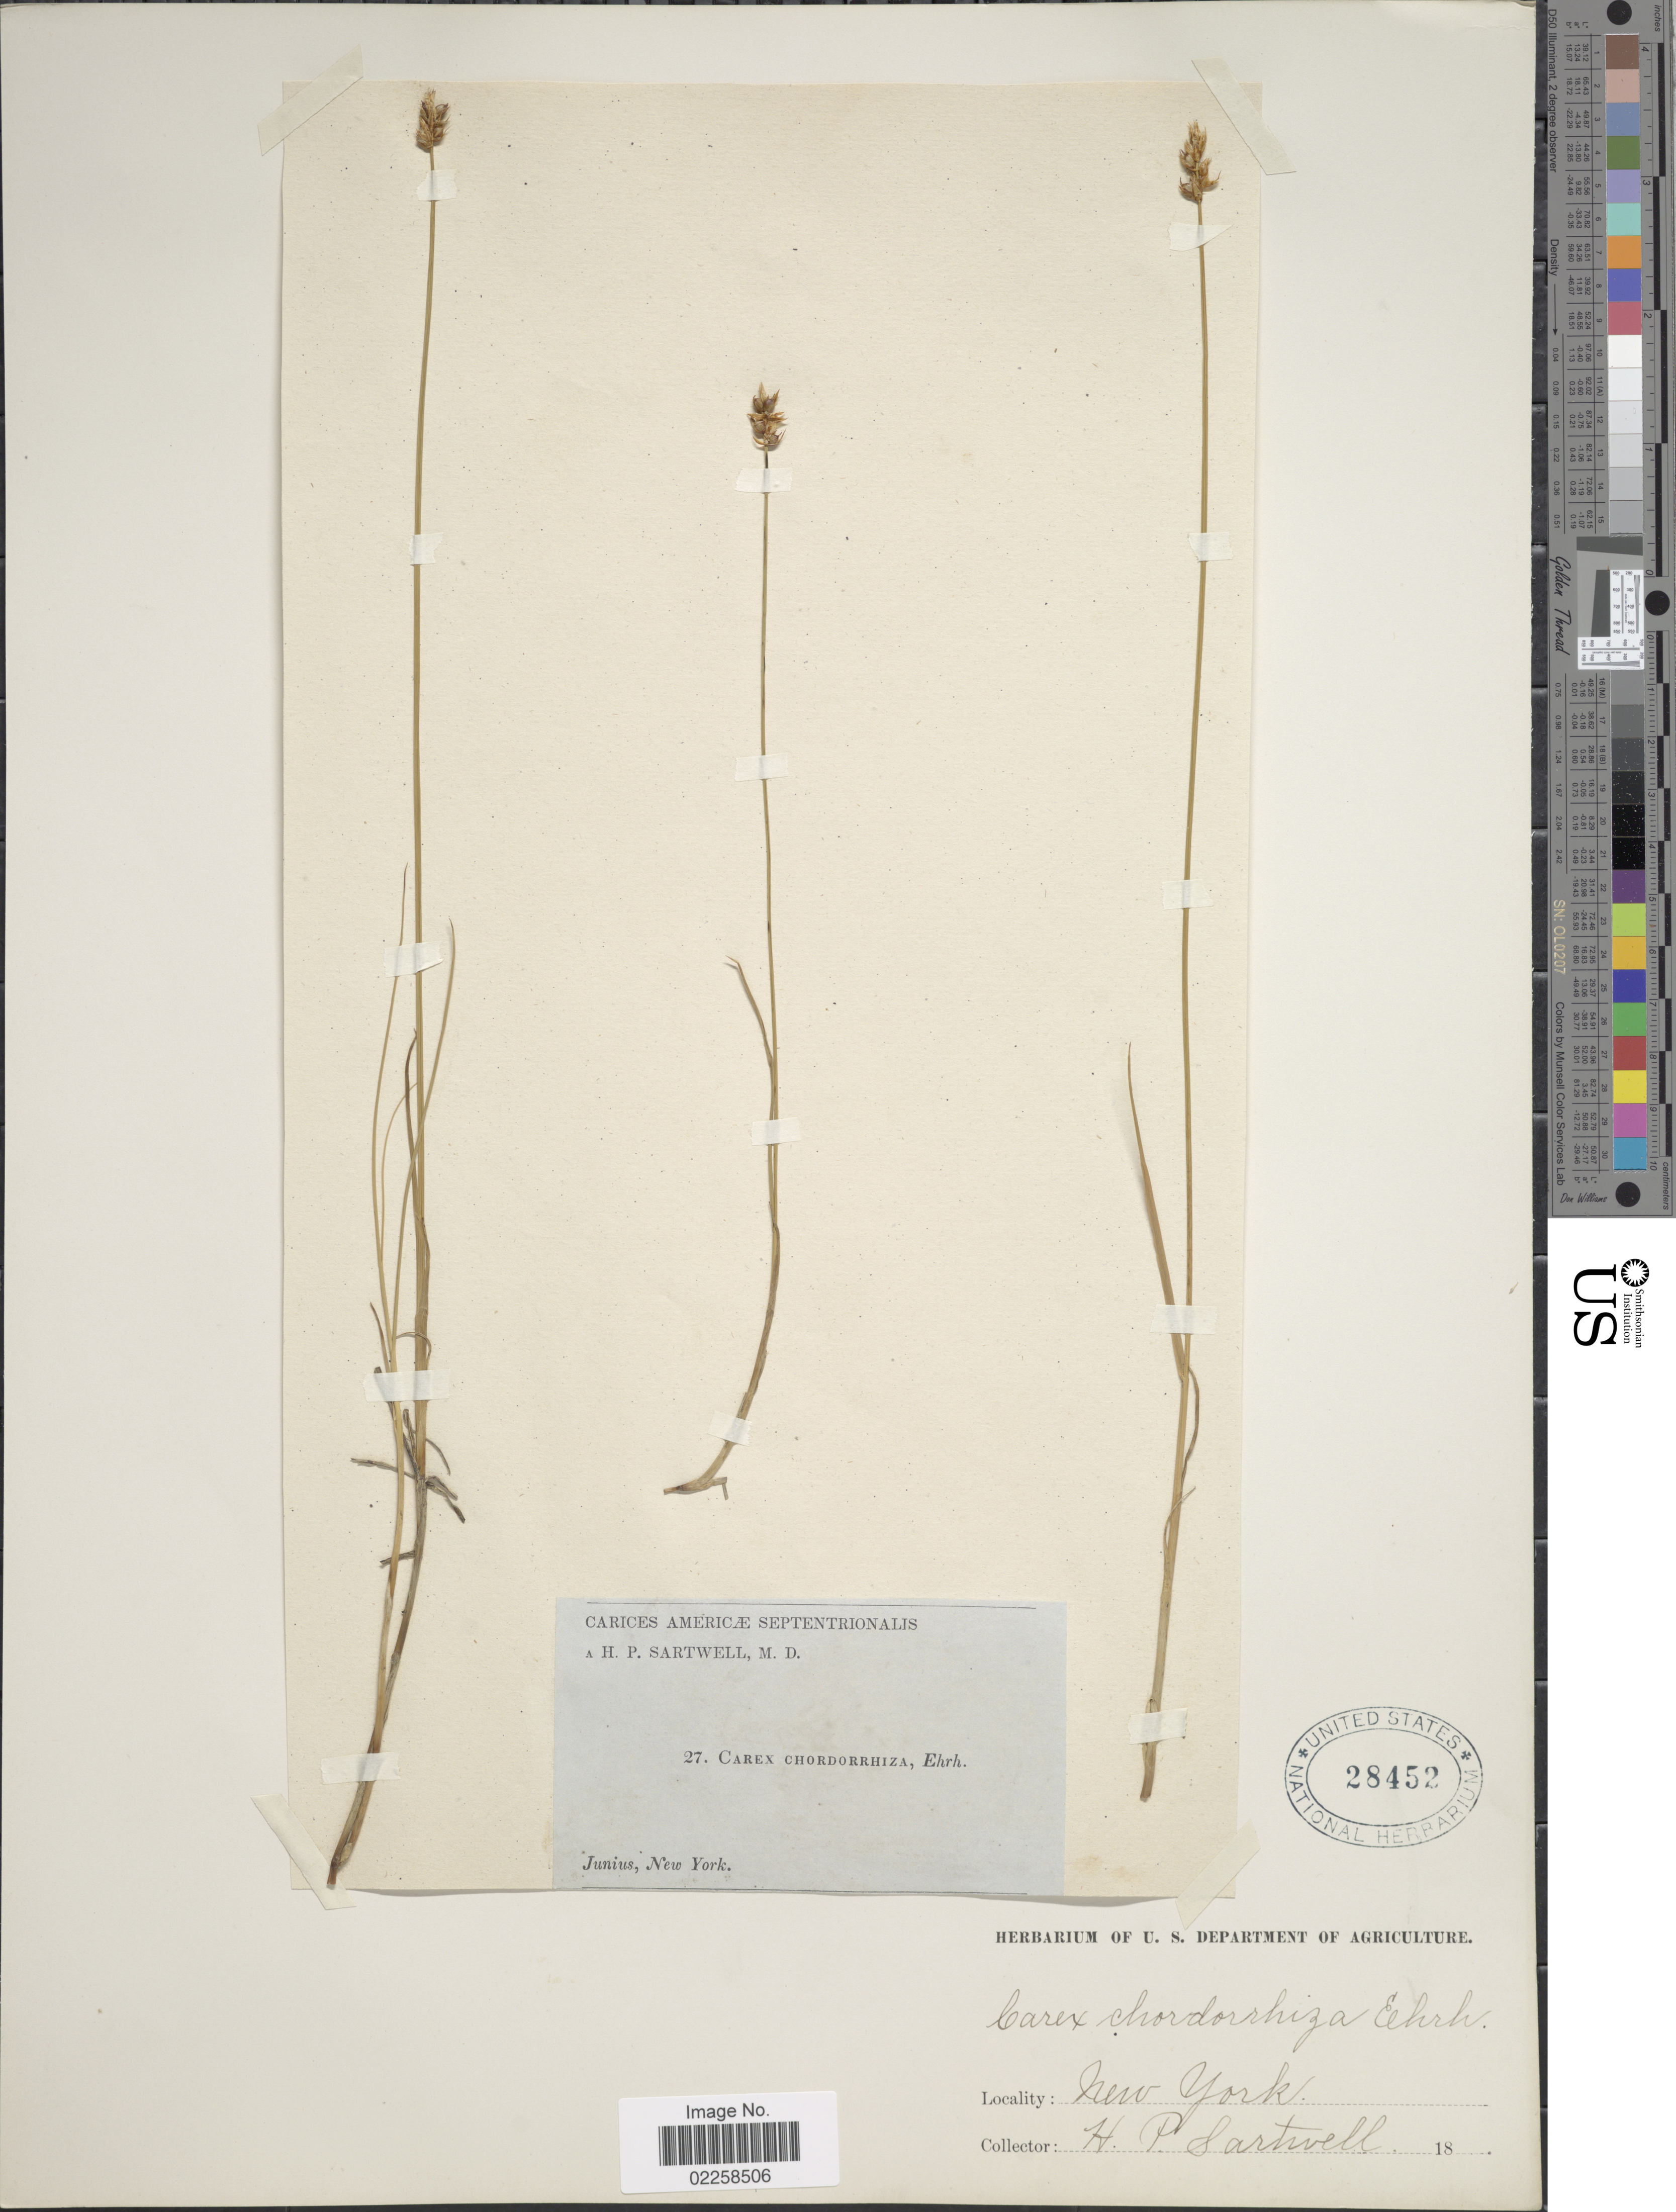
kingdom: Plantae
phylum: Tracheophyta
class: Liliopsida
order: Poales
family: Cyperaceae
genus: Carex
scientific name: Carex chordorrhiza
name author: L. f.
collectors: H. P. Sartwell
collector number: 27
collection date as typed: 18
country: United States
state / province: New York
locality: Junius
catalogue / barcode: US 28452